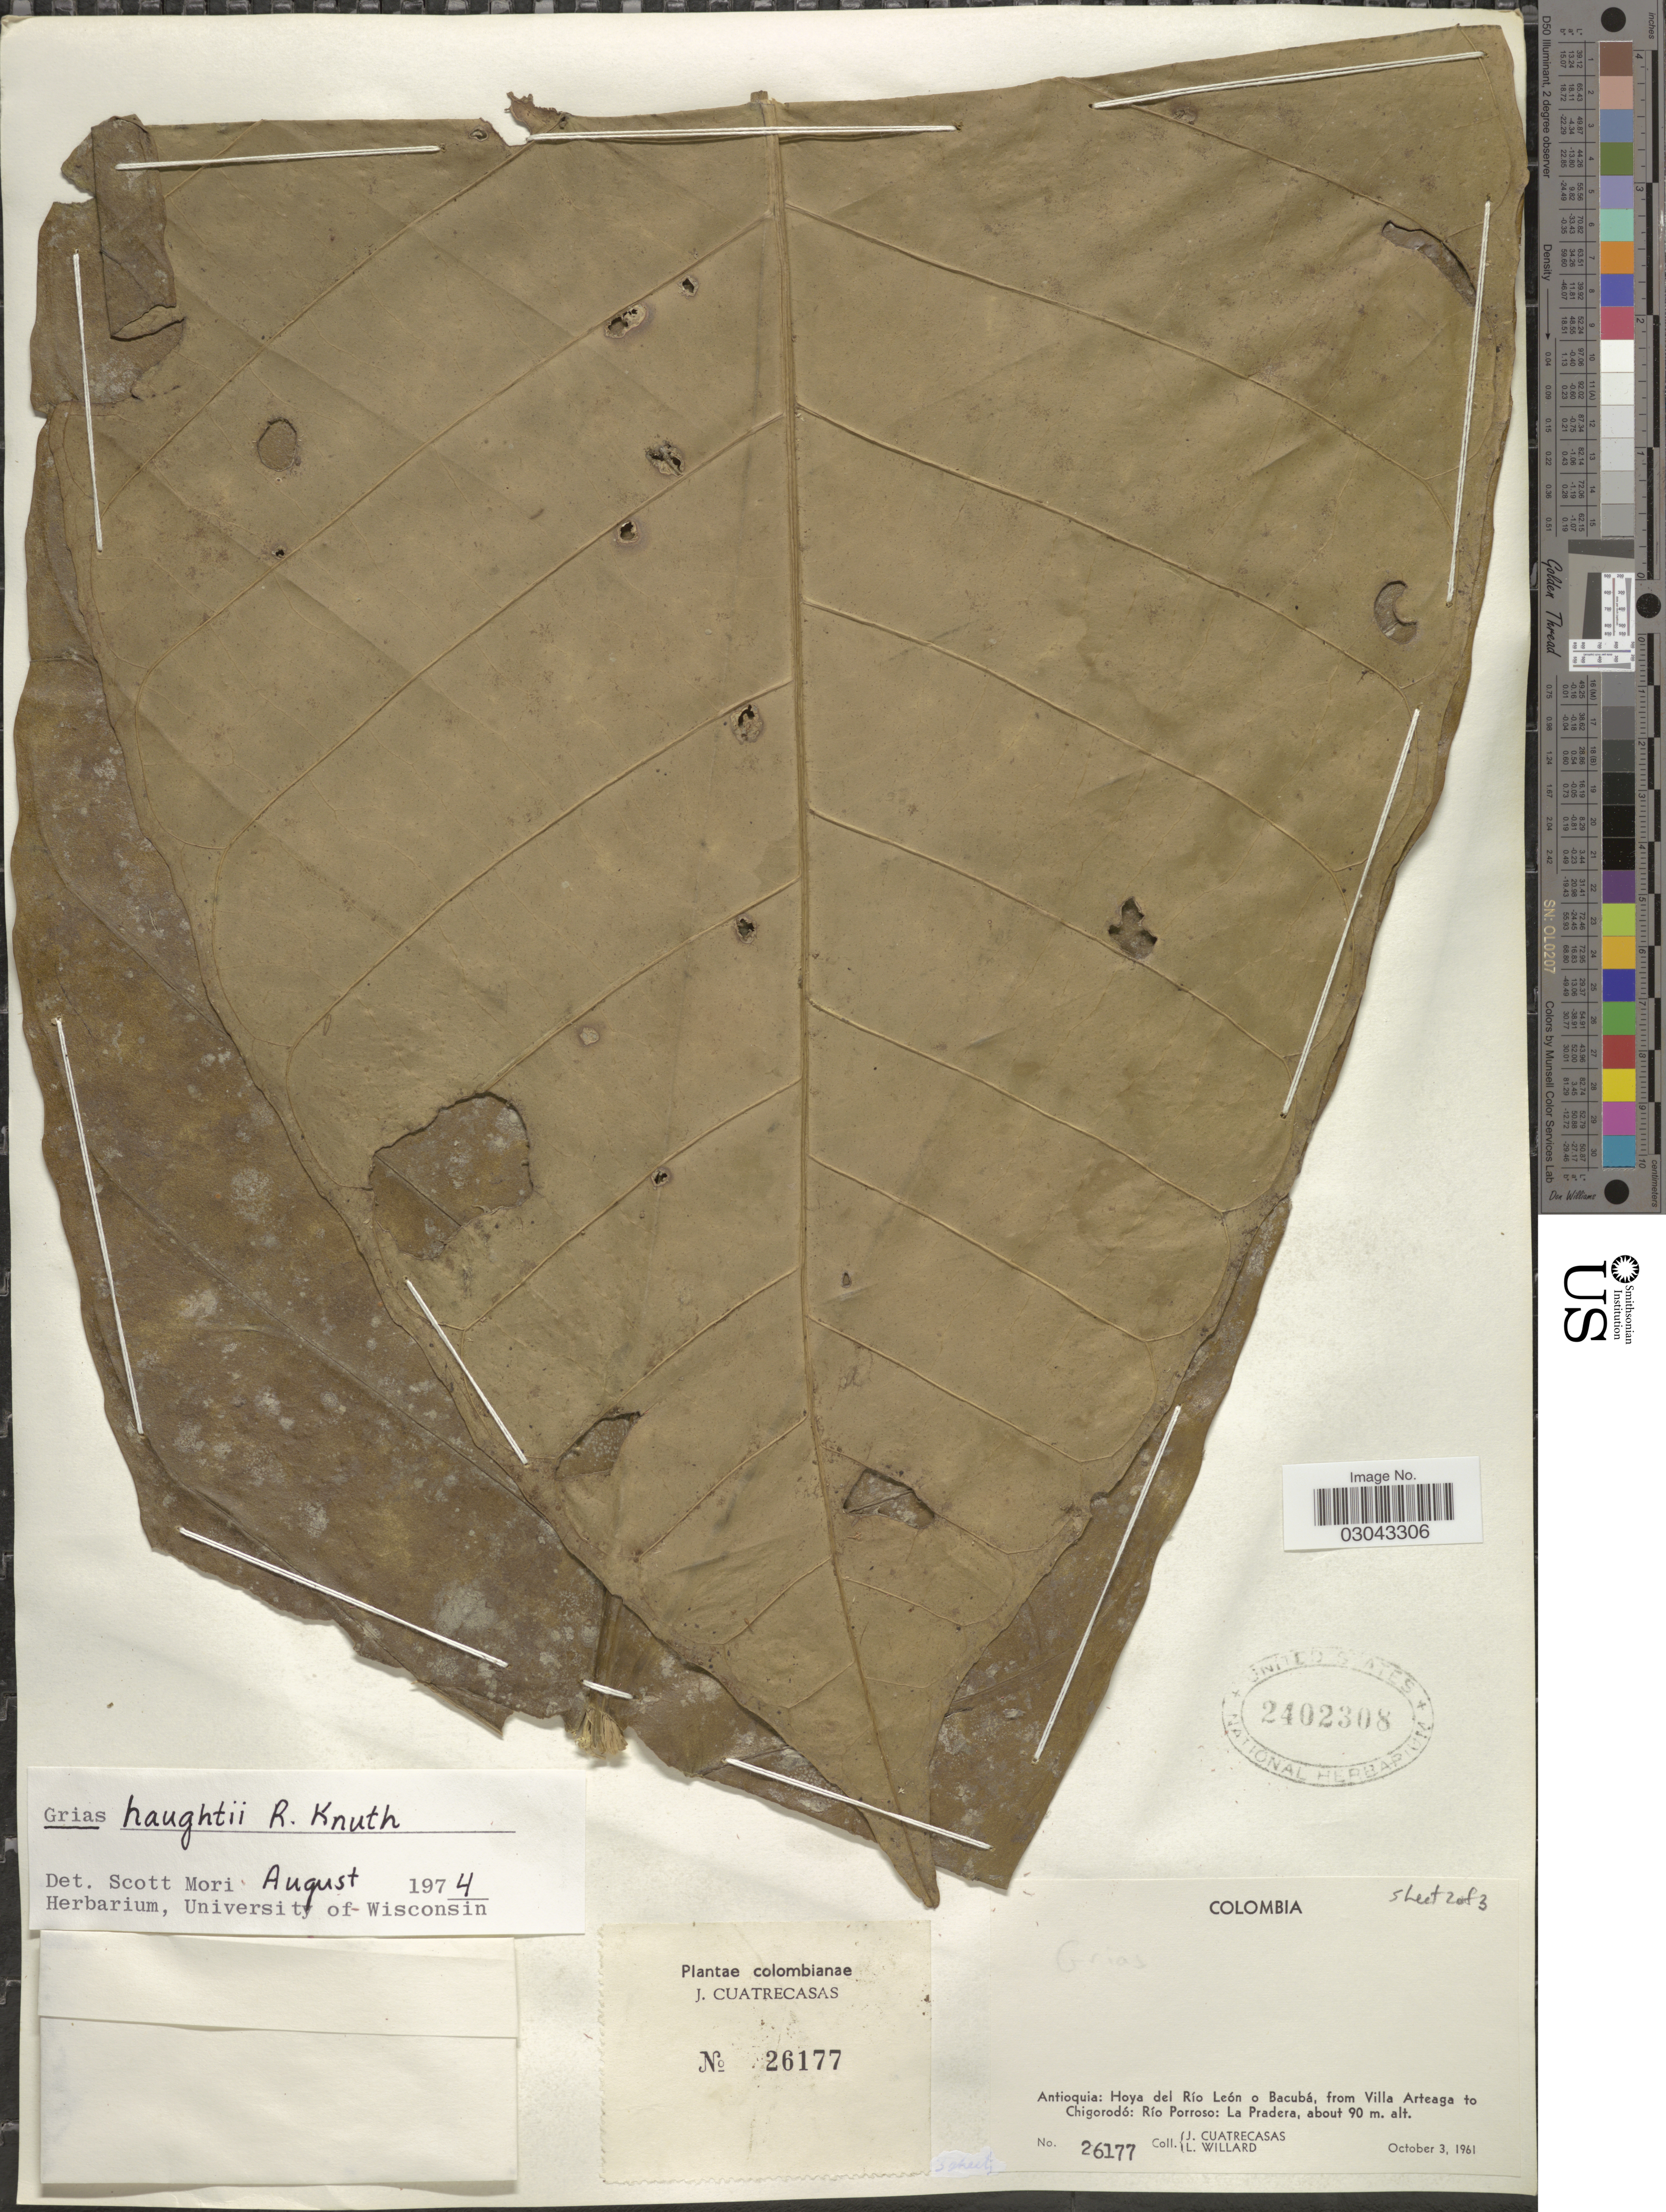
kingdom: Plantae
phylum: Tracheophyta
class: Magnoliopsida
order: Ericales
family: Lecythidaceae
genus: Grias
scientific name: Grias haughtii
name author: R. Knuth in Engl.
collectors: J. Cuatrecasas & L. Willard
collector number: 26177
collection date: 1961-10-03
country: Colombia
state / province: Antioquia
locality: Antioquia: Hoya del Río León o Bacubá, from Villa Arteaga to Chigorodó: Río Porroso: La Pradera.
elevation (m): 90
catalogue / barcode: US 2402308